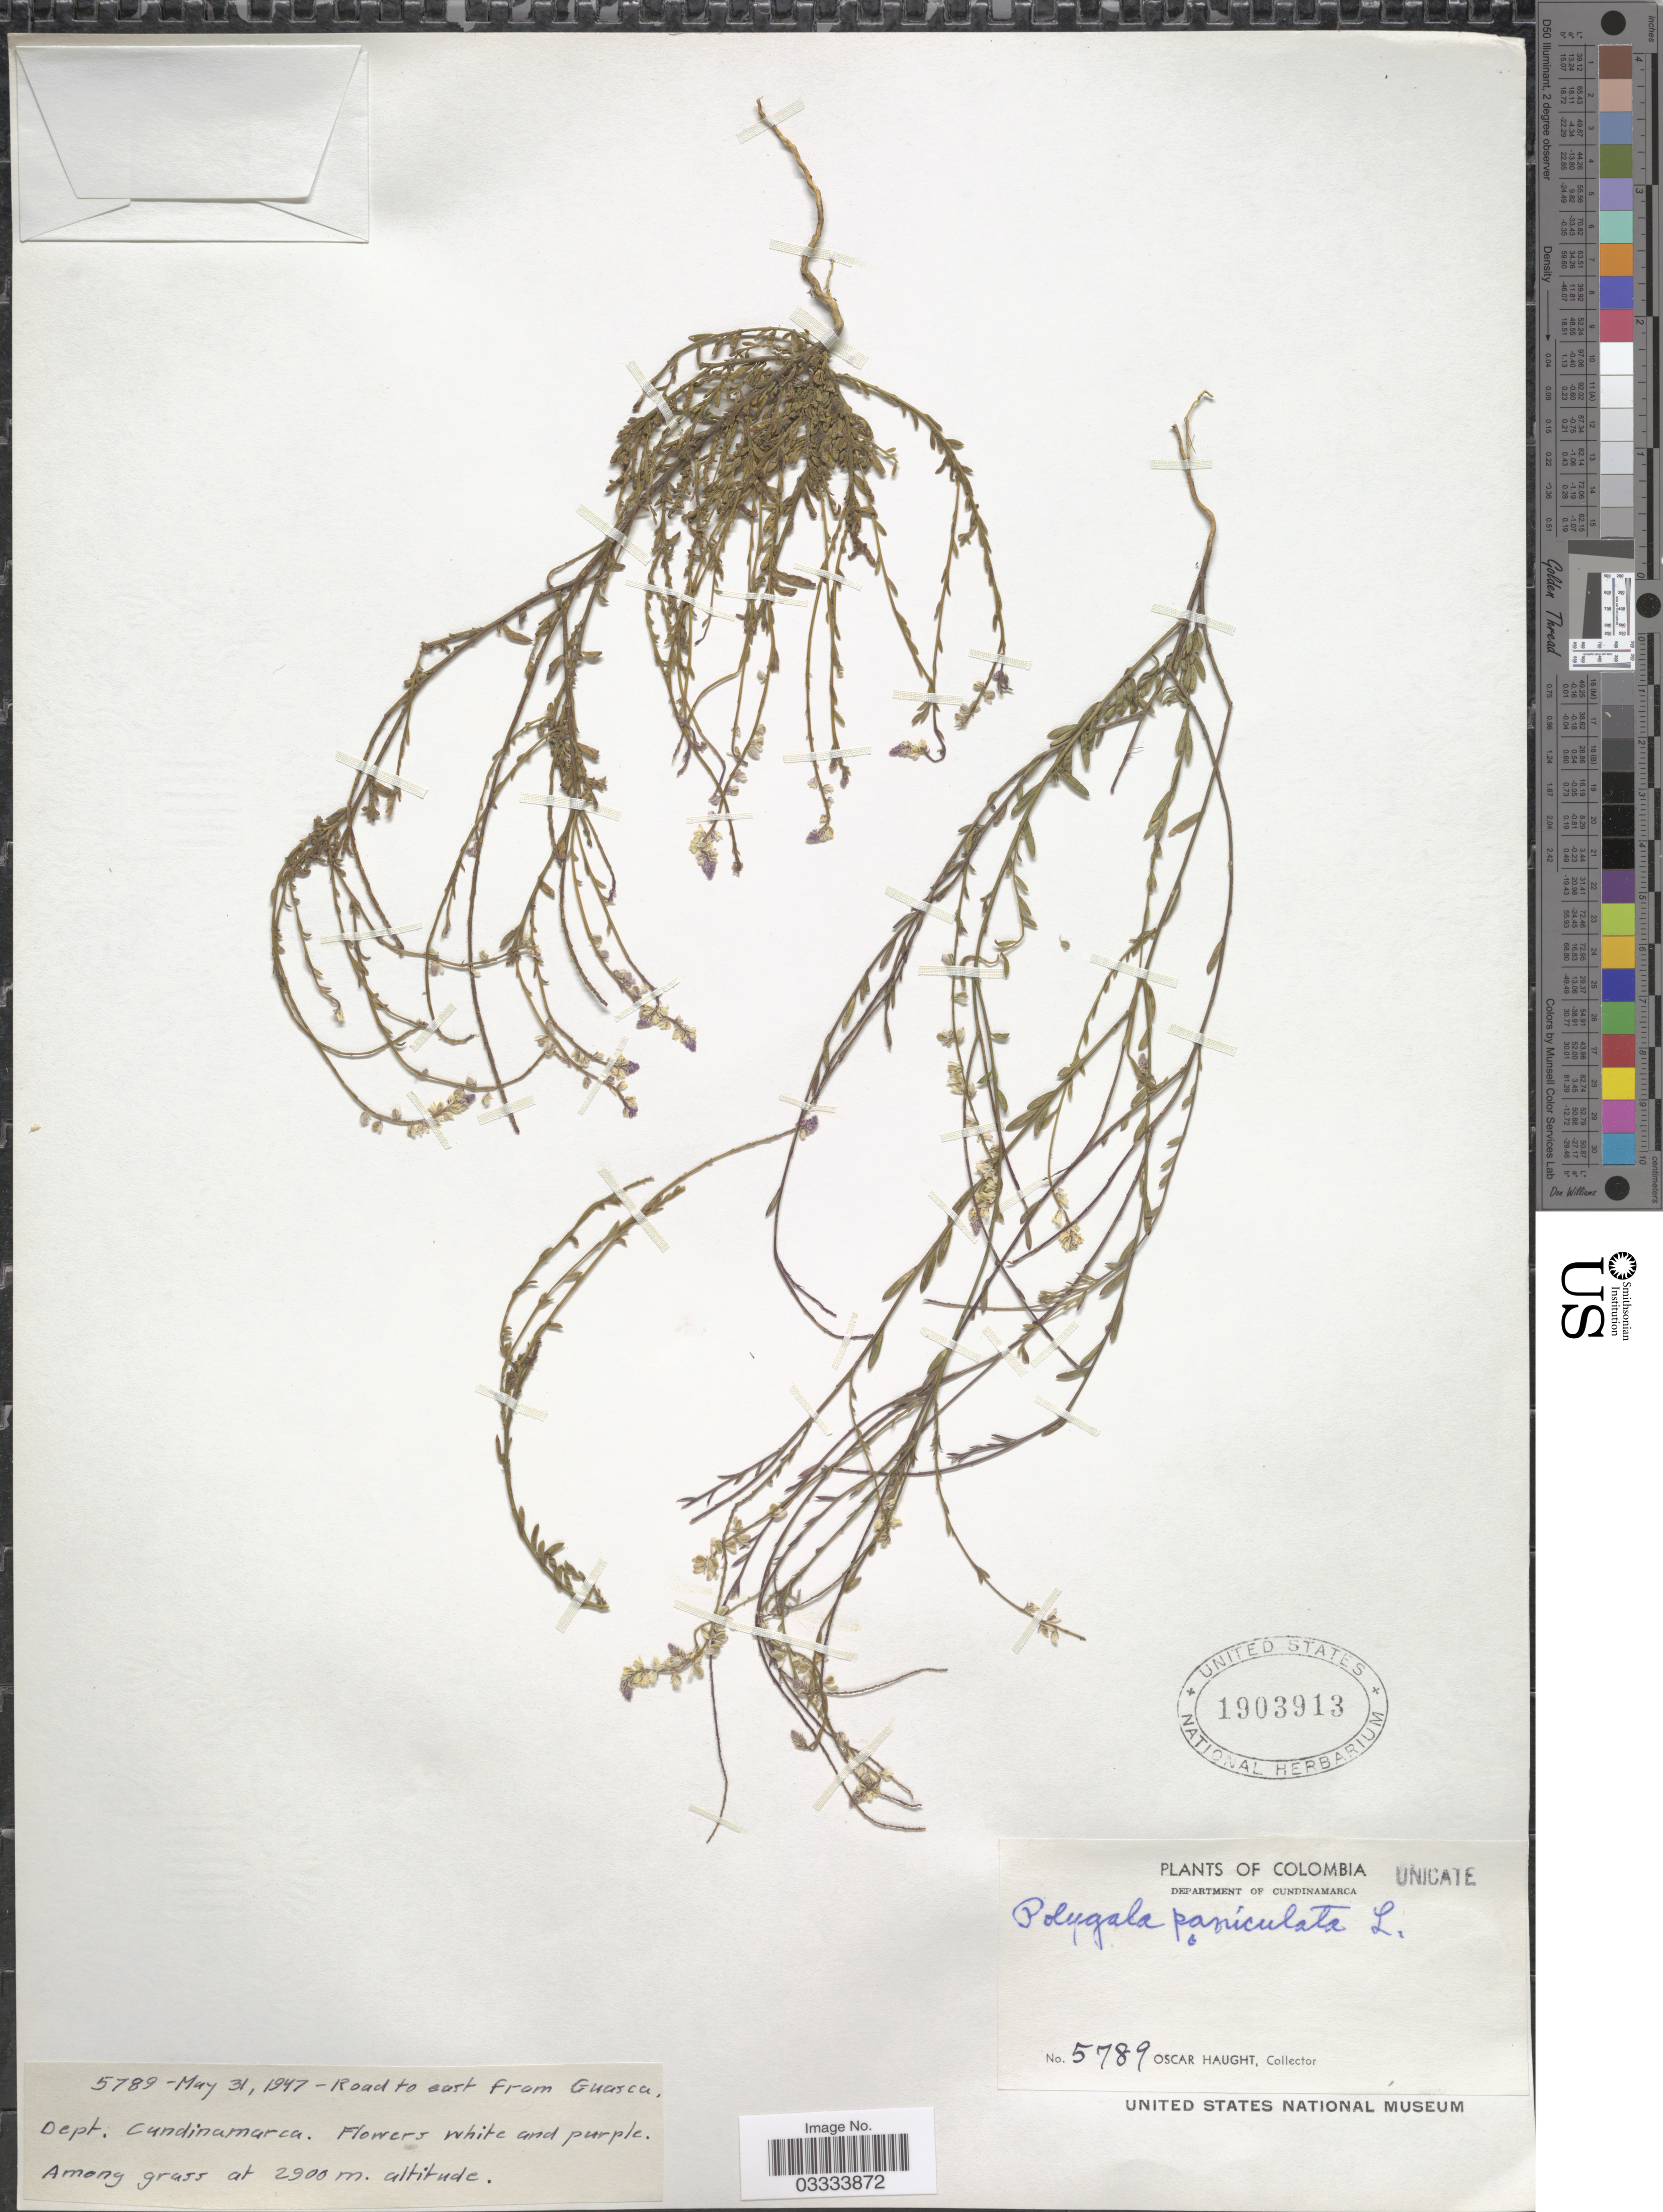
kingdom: Plantae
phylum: Tracheophyta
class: Magnoliopsida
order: Fabales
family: Polygalaceae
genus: Polygala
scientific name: Polygala paniculata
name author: L.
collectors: O. L. Haught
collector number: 5789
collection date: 1947-05-31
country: Colombia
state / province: Cundinamarca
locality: Department of Cundinamarca. Road to east from Guasca.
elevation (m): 2900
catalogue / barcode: US 1903913